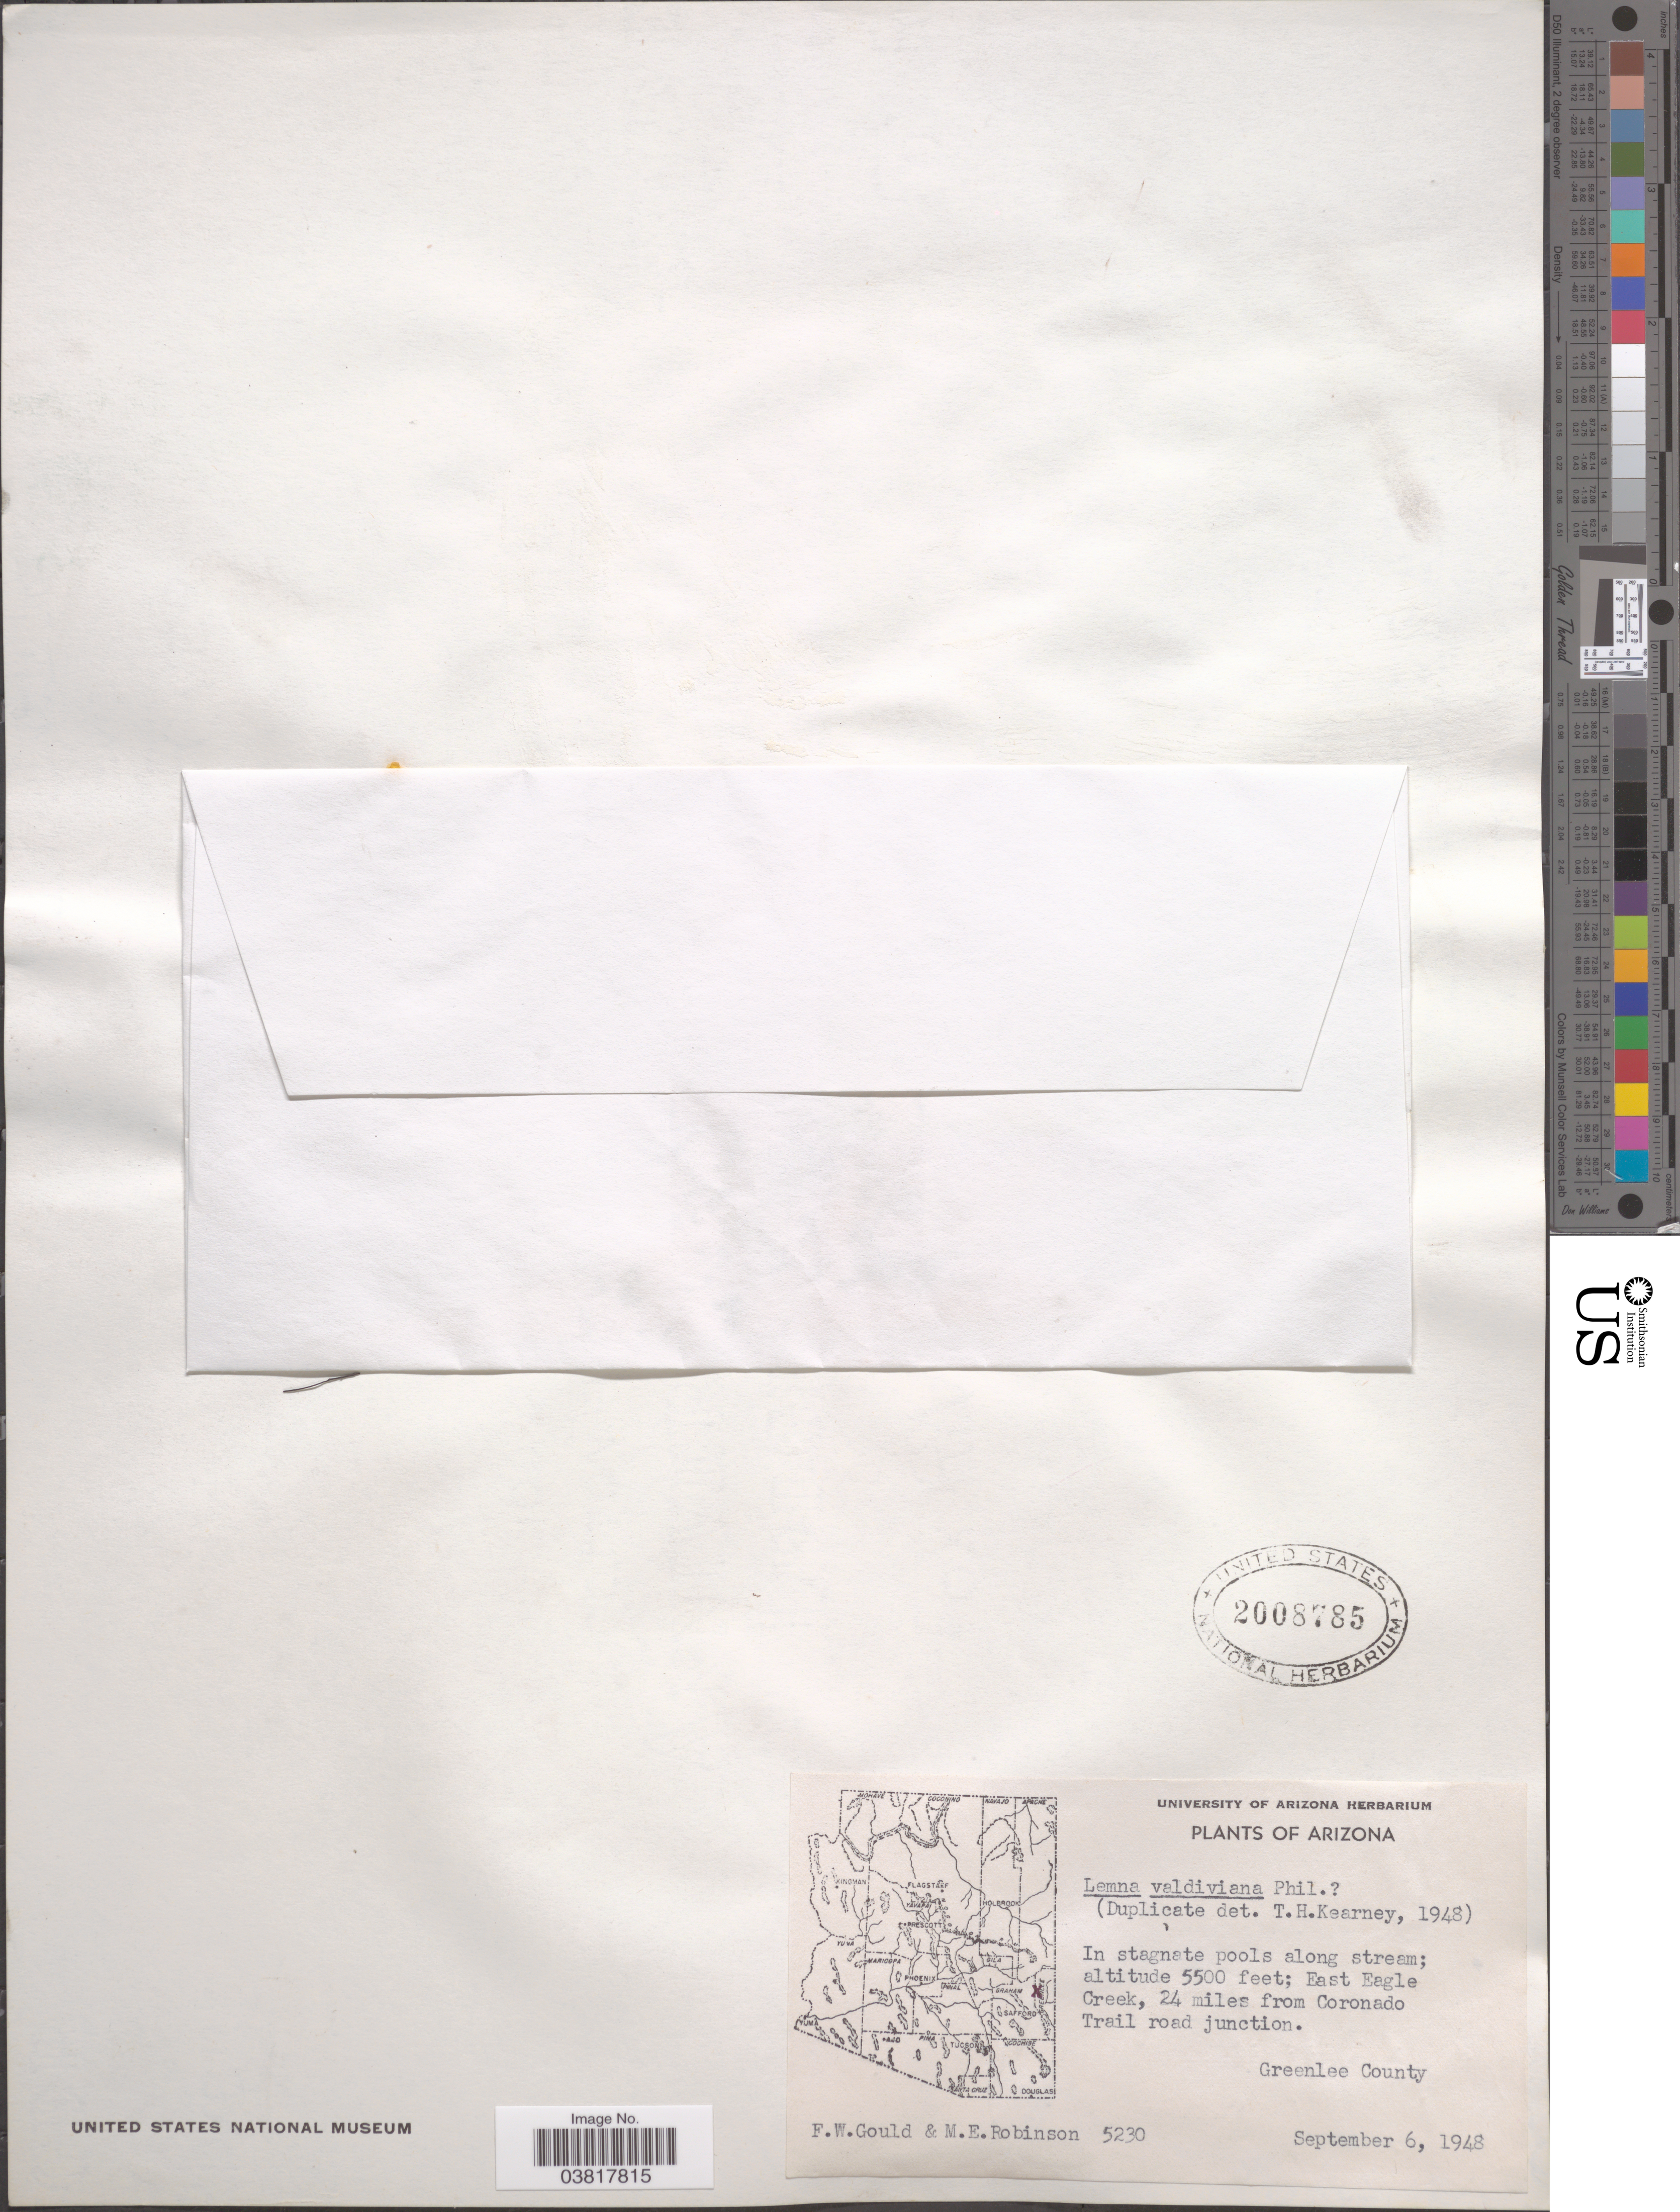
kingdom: Plantae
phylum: Tracheophyta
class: Liliopsida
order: Alismatales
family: Araceae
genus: Lemna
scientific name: Lemna valdiviana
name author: Phil.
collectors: F. W. Gould & M. E. Robinson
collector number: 5230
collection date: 1948-09-06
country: United States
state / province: Arizona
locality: Along stream. East Eagle Creek, 24 miles from Coronado Trail road junction. Greenlee County.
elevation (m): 1676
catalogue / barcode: US 2008785